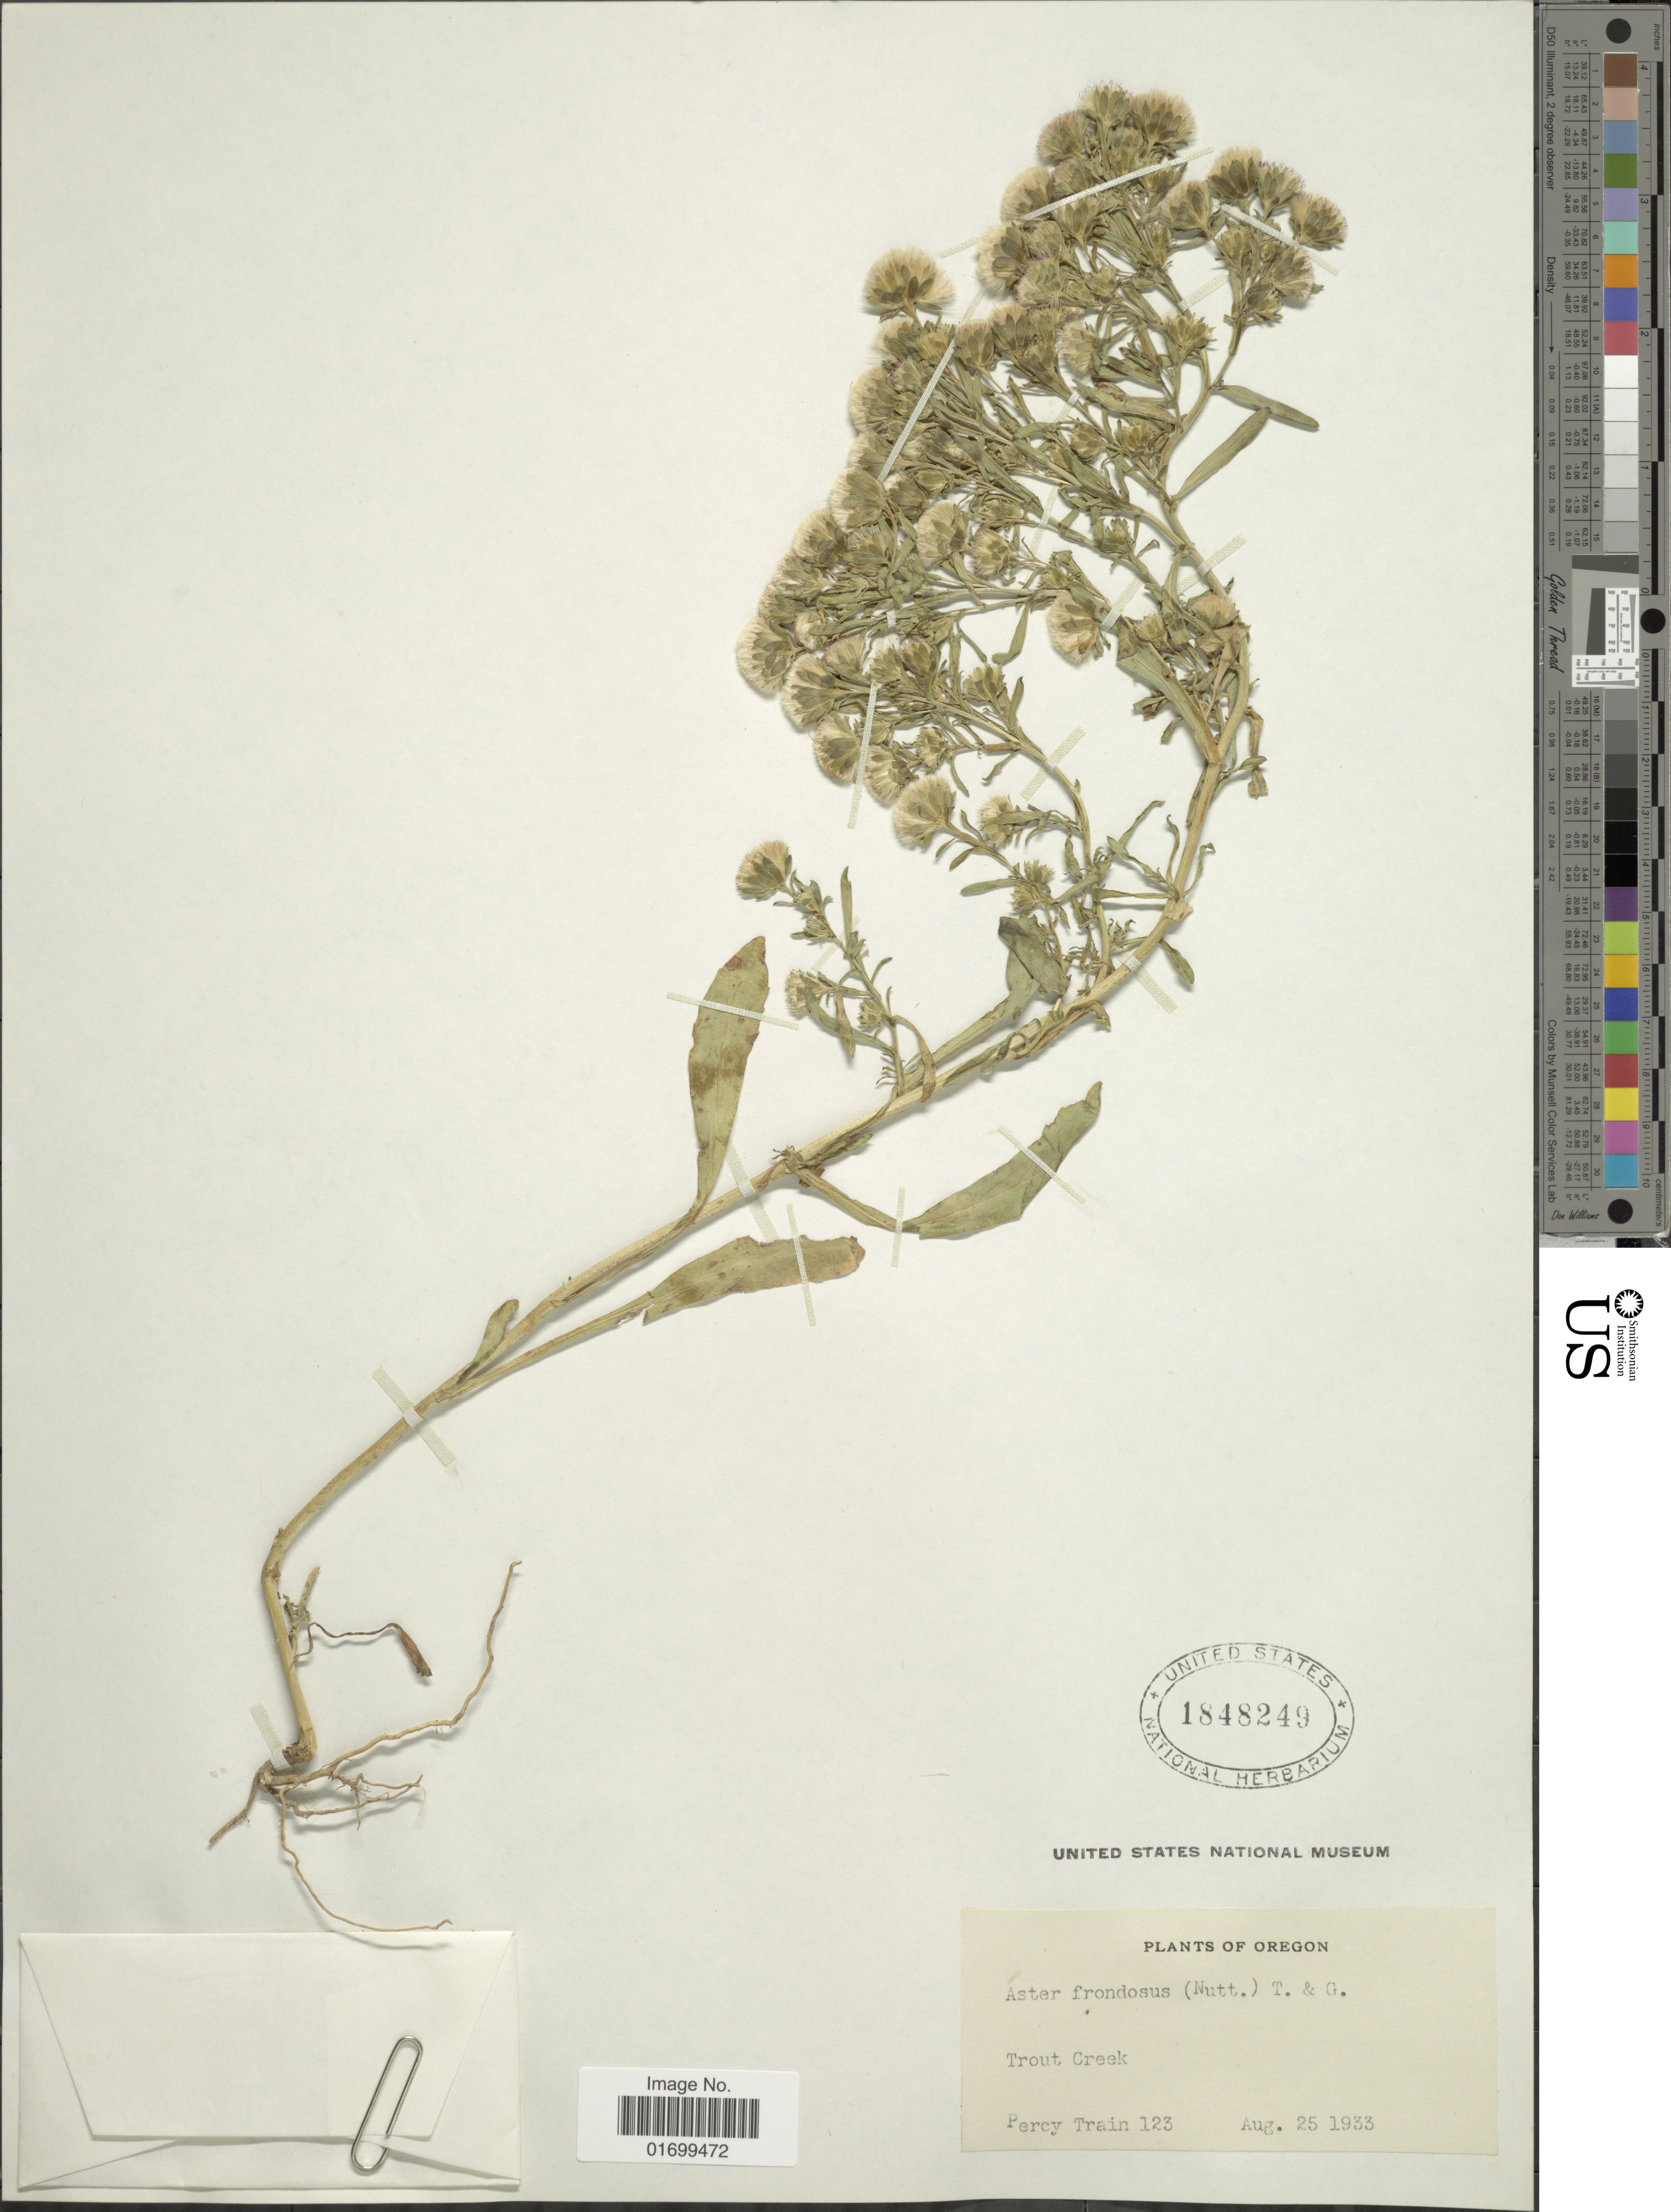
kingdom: Plantae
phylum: Tracheophyta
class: Magnoliopsida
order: Asterales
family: Asteraceae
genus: Symphyotrichum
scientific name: Symphyotrichum frondosum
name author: (Nutt.) G.L. Nesom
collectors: P. Train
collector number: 123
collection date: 1933-08-25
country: United States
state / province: Oregon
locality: Trout Creek.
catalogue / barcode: US 1848249